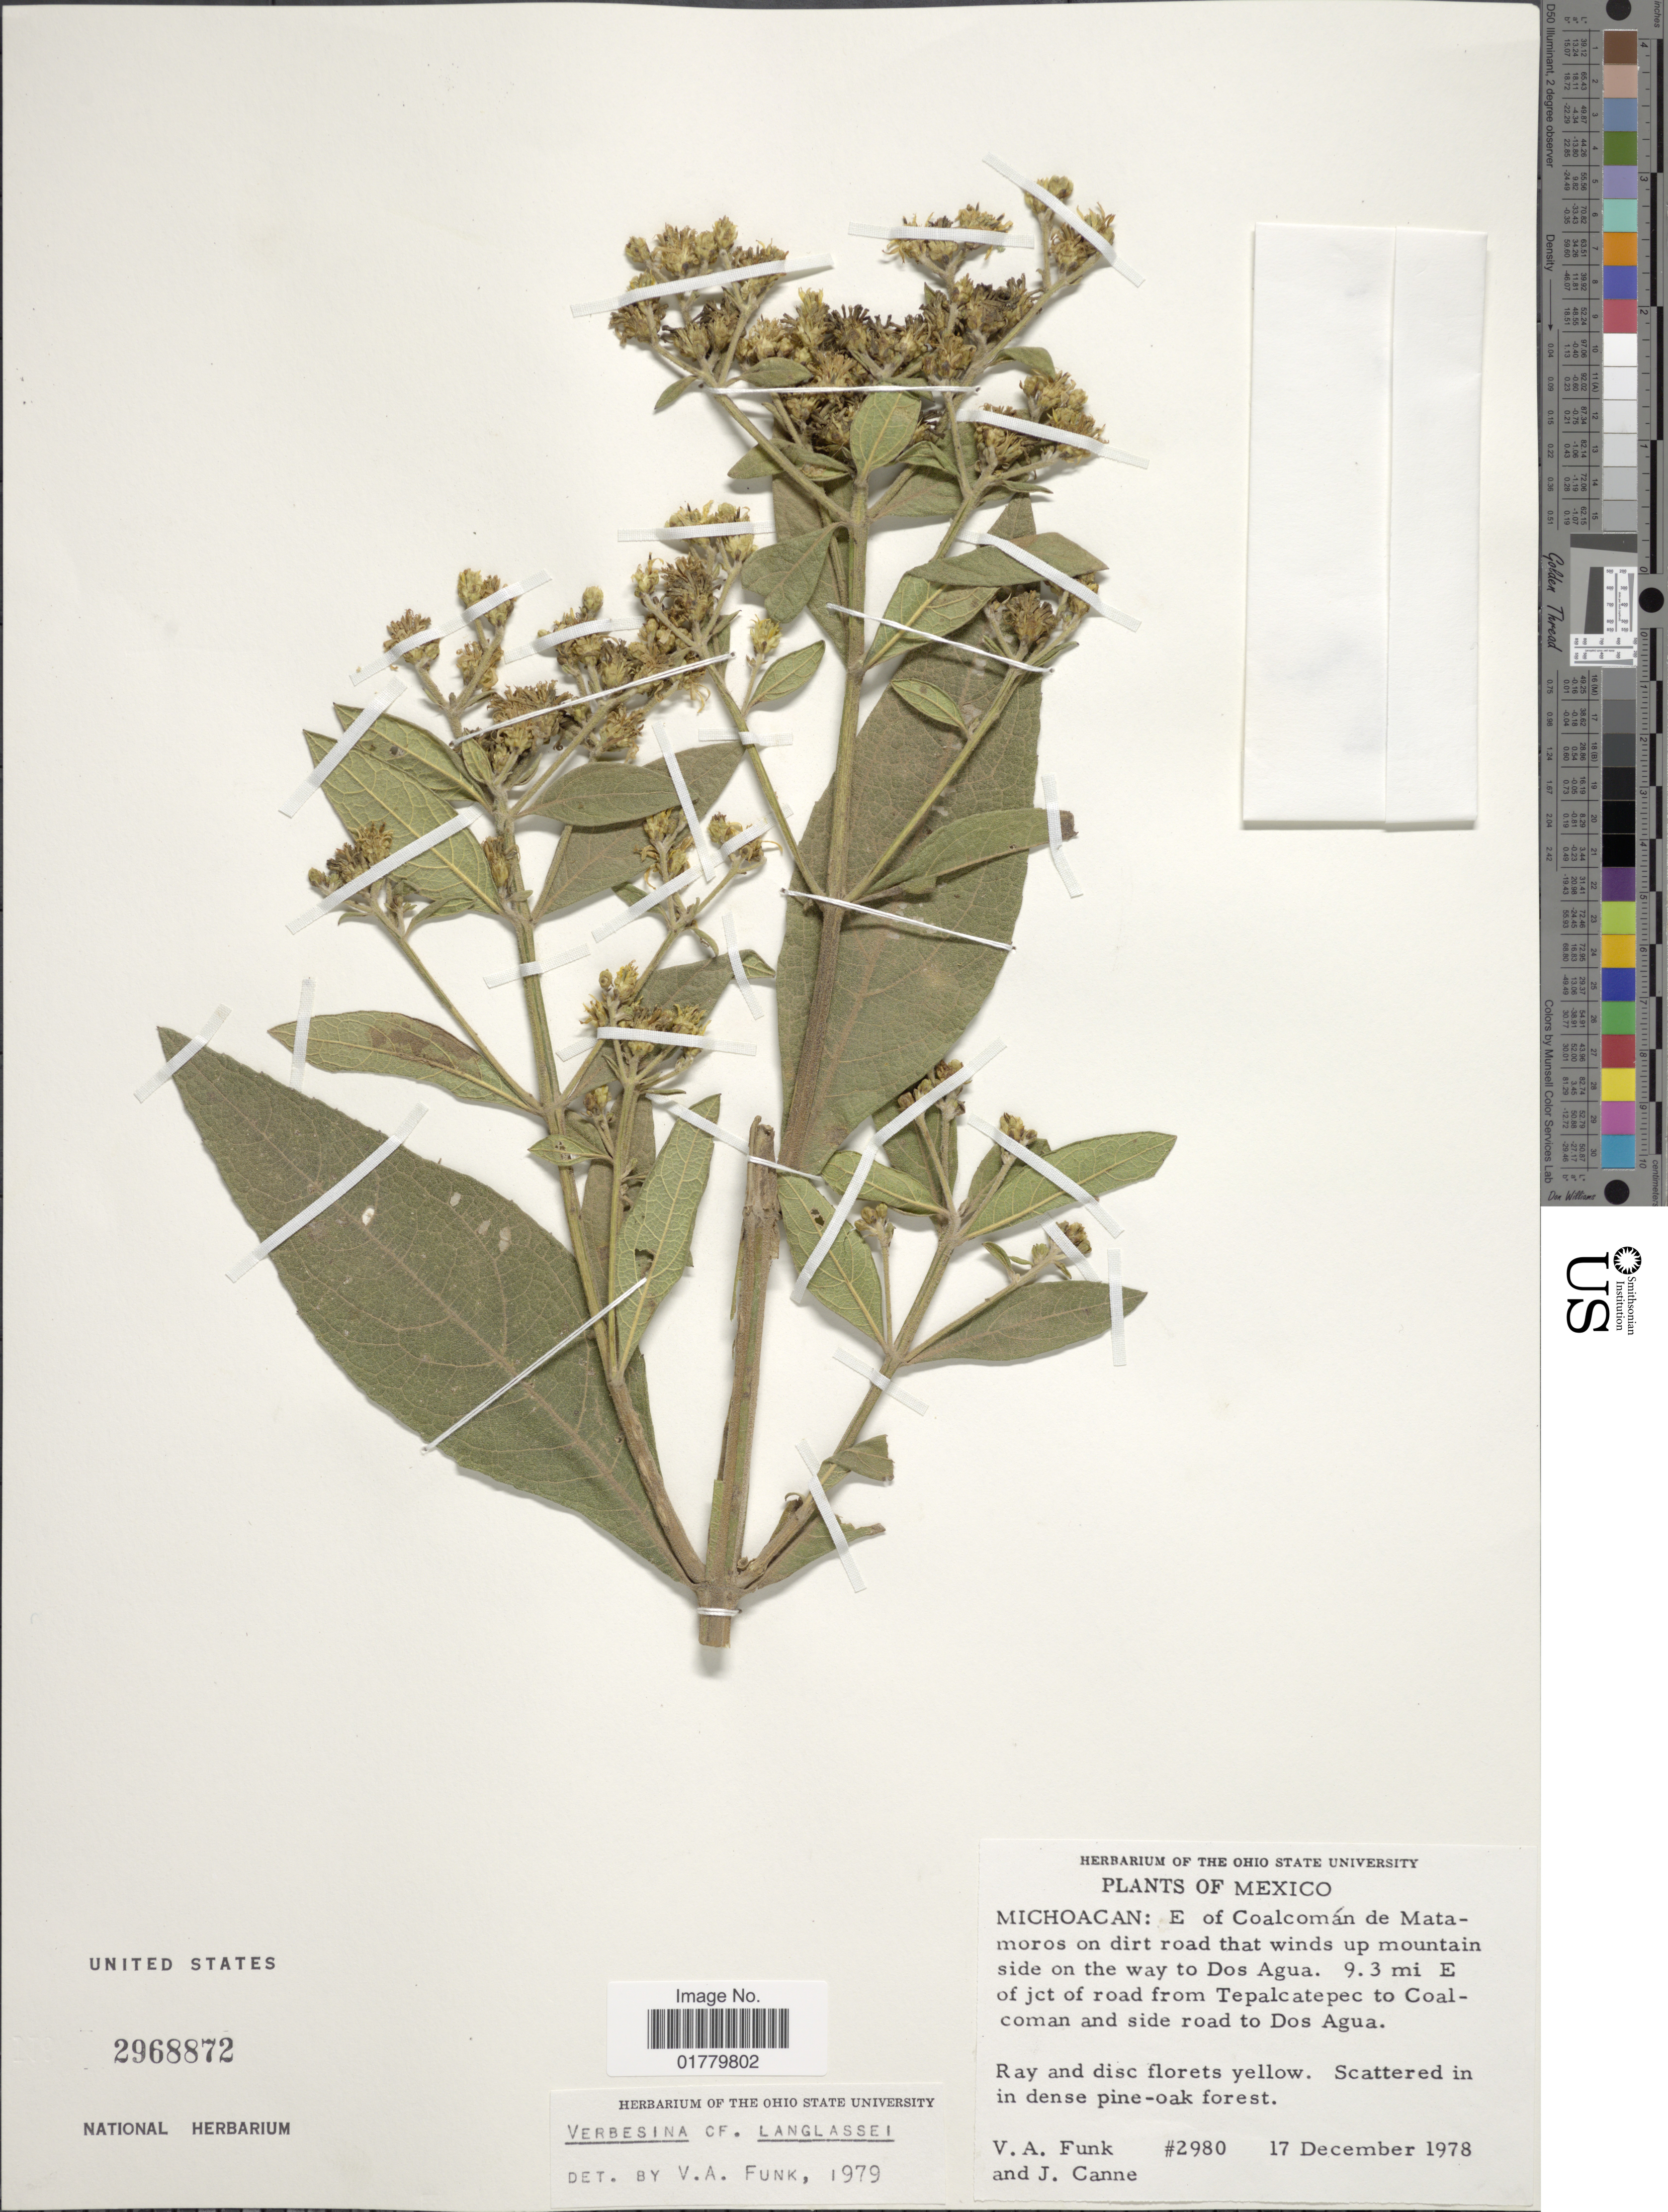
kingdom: Plantae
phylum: Tracheophyta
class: Magnoliopsida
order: Asterales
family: Asteraceae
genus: Verbesina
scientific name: Verbesina langlassei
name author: B.L. Rob.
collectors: V. Funk & J. M. Canne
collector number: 2980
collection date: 1978-12-17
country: Mexico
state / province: Michoacán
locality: Michoacan: E of Coalcomán de Matamoros on dirt road that winds up mountain side on the way to Dos Agua, 9.3 mi E of jct of road from Tepalcatepec to Coalcoman and side road to Dos Agua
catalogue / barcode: US 2968872